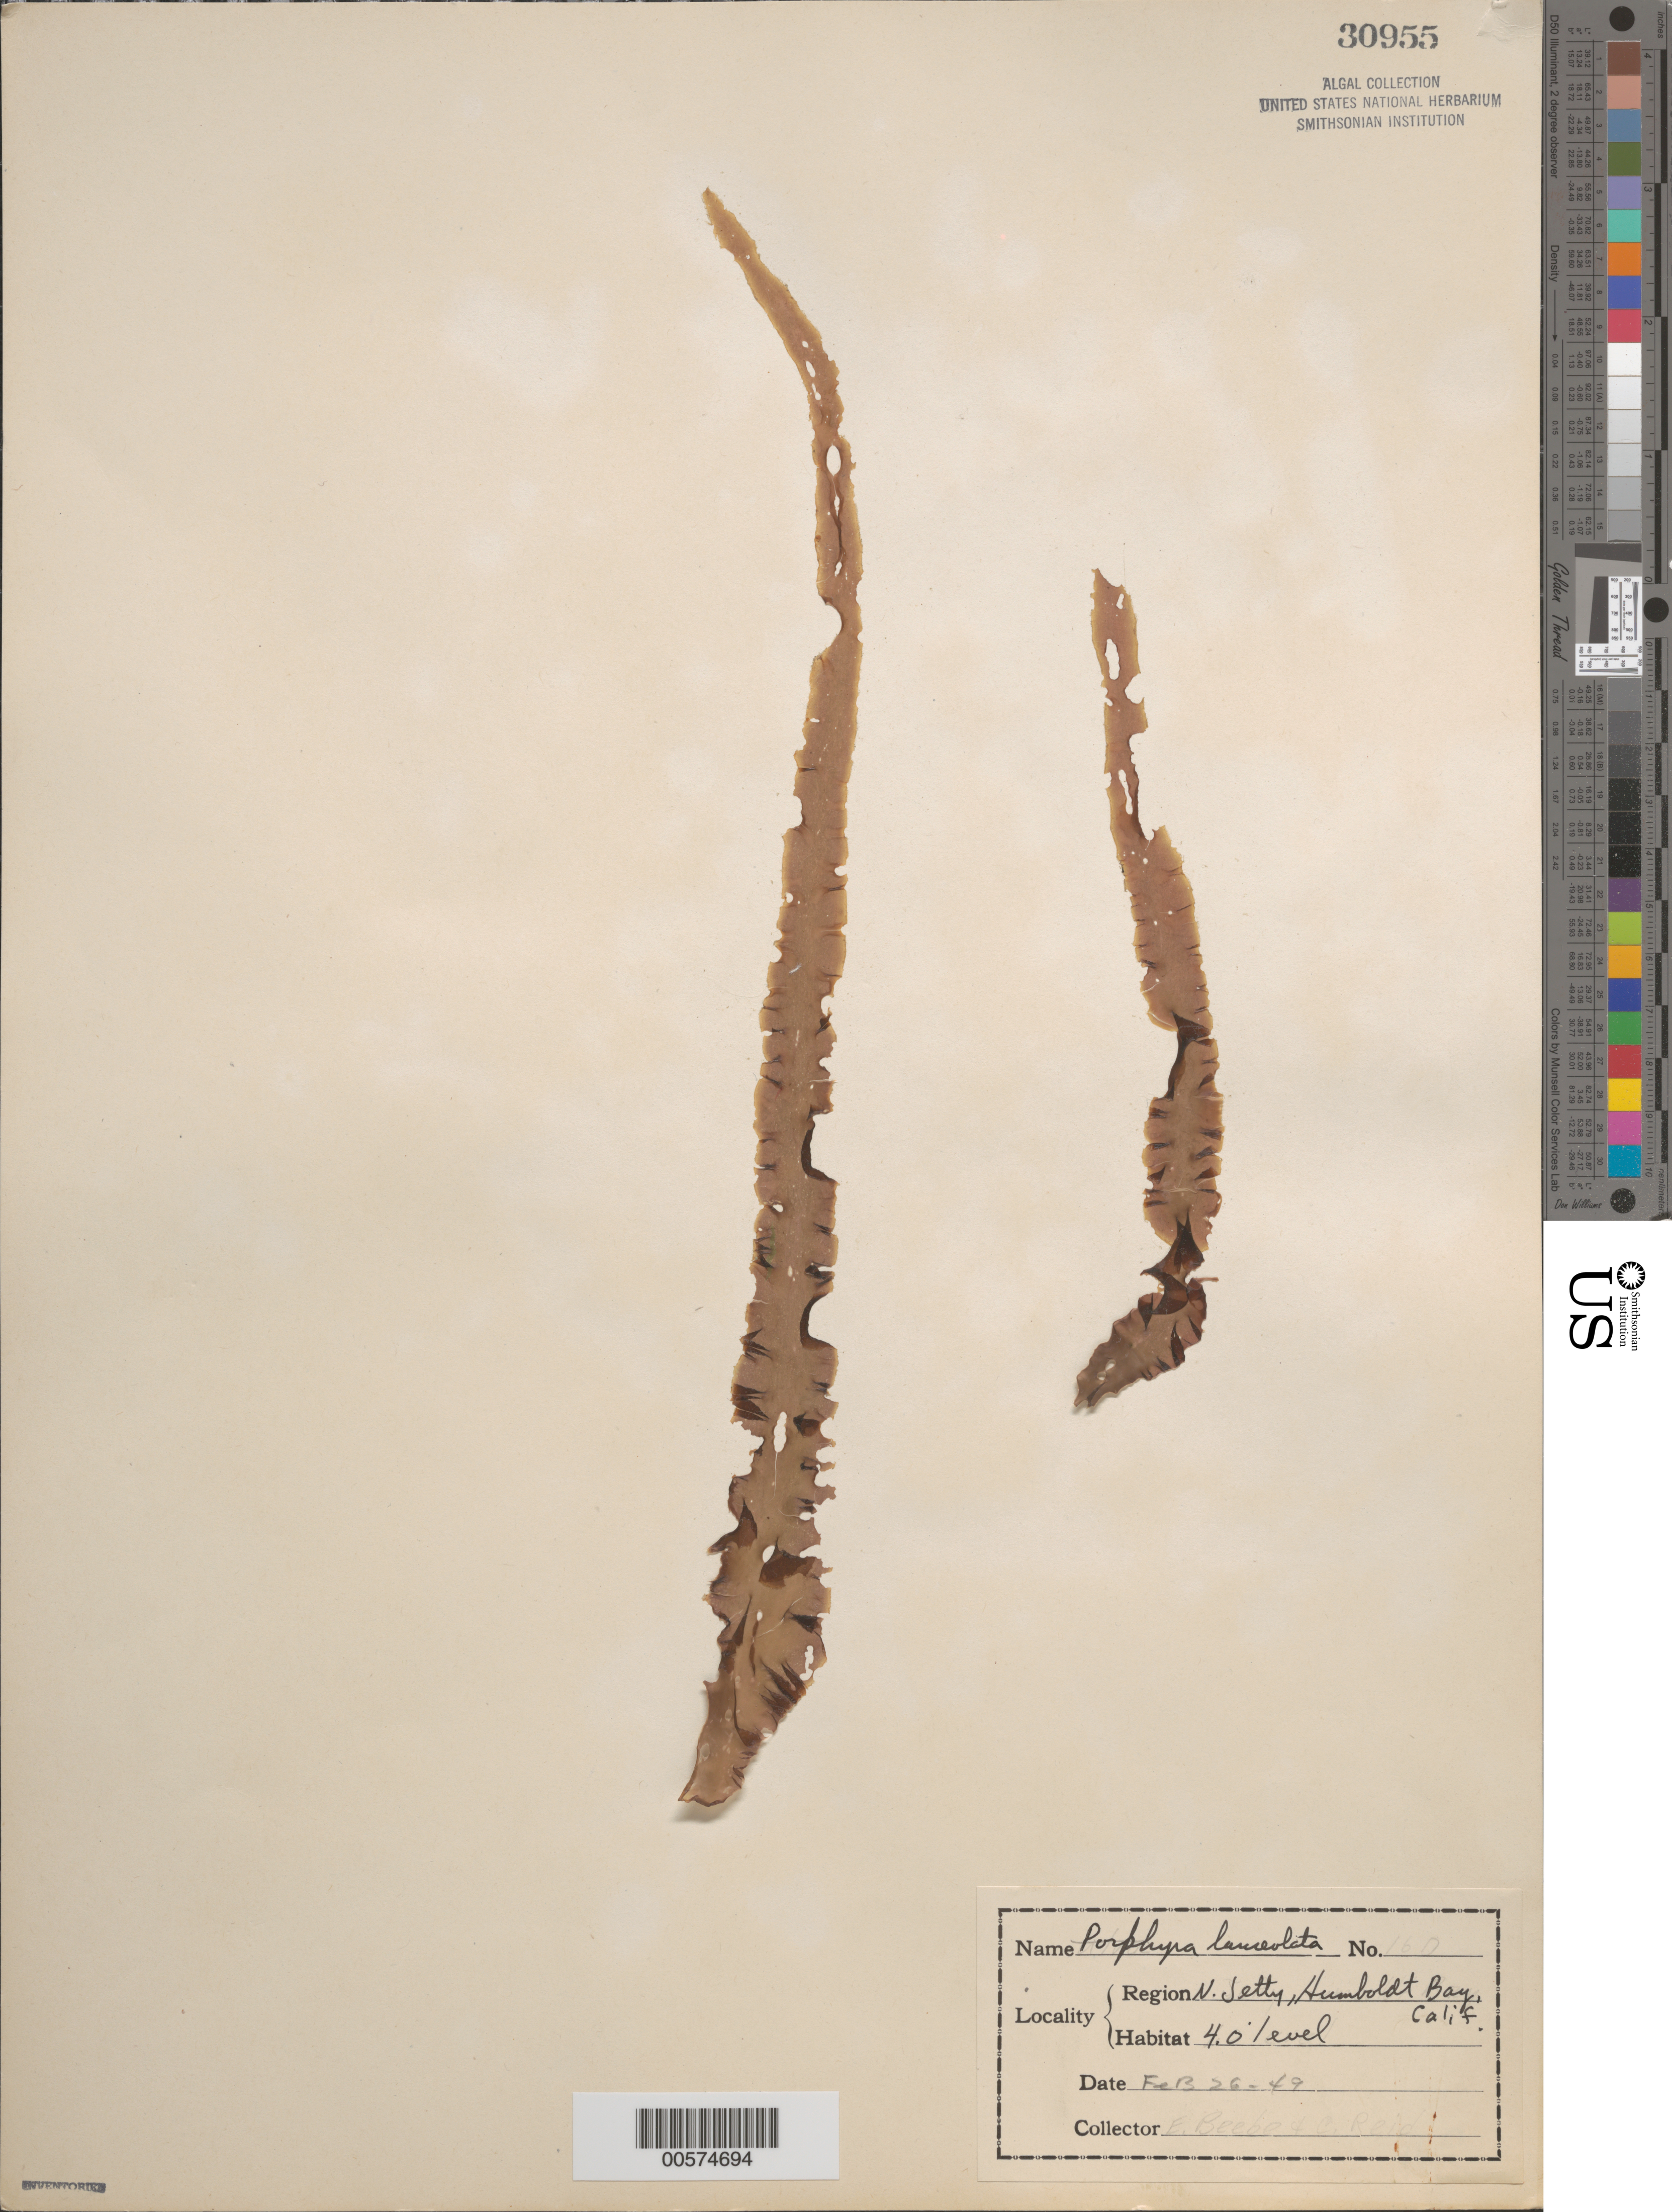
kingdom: Plantae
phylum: Rhodophyta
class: Bangiophyceae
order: Bangiales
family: Bangiaceae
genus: Pyropia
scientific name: Pyropia lanceolata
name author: (Setchell & Hus) S.C. Lindstrom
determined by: Algae name updating Project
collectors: E. Beebe & C. Reid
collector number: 160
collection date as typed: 26 Feb 1949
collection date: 1949-02-26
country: United States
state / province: California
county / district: Humboldt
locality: North Jetty, Humboldt Bay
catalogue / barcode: US 30955